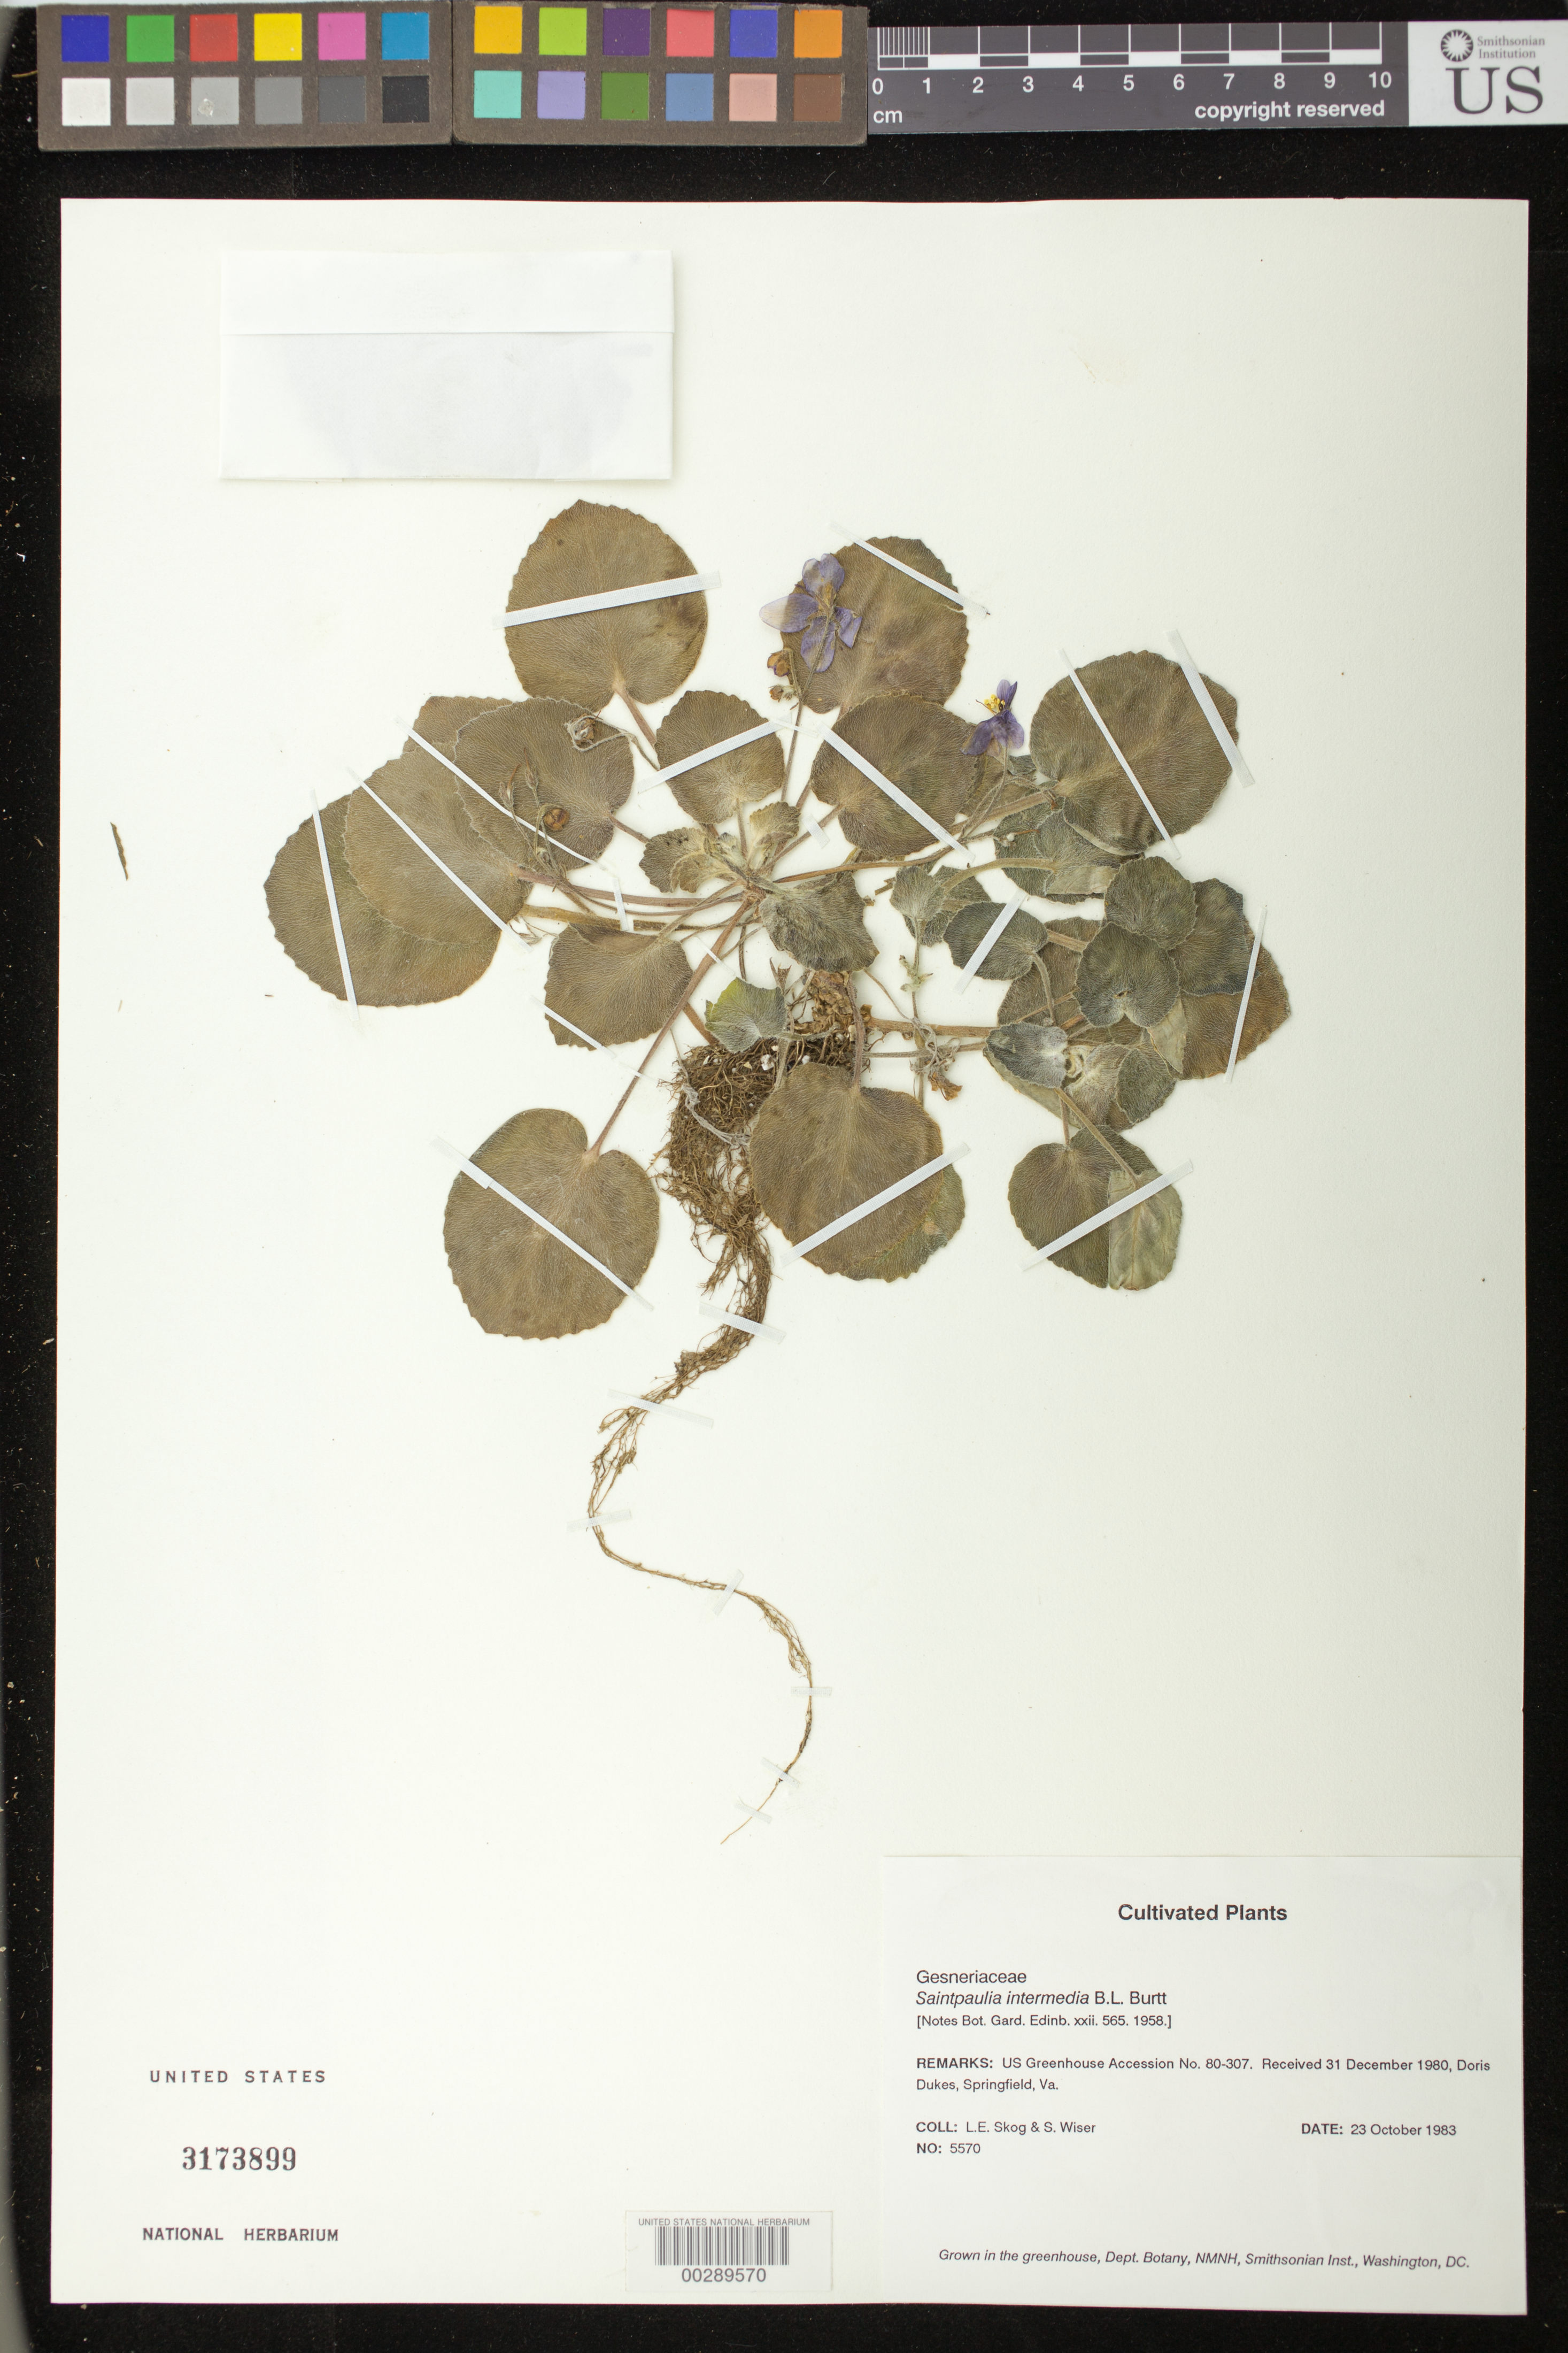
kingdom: Plantae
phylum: Tracheophyta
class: Magnoliopsida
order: Lamiales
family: Gesneriaceae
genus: Streptocarpus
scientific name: Streptocarpus ionanthus subsp. pendulus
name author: (B.L. Burtt) Christenh.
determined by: Skog, Laurence E.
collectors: L. E. Skog & S. Wiser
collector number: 5570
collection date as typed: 23 Oct 1983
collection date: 1983-10-23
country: United States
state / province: District of Columbia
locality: Greenhouse of the Dept. Botany, Smithsonian Institution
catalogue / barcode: US 3173899